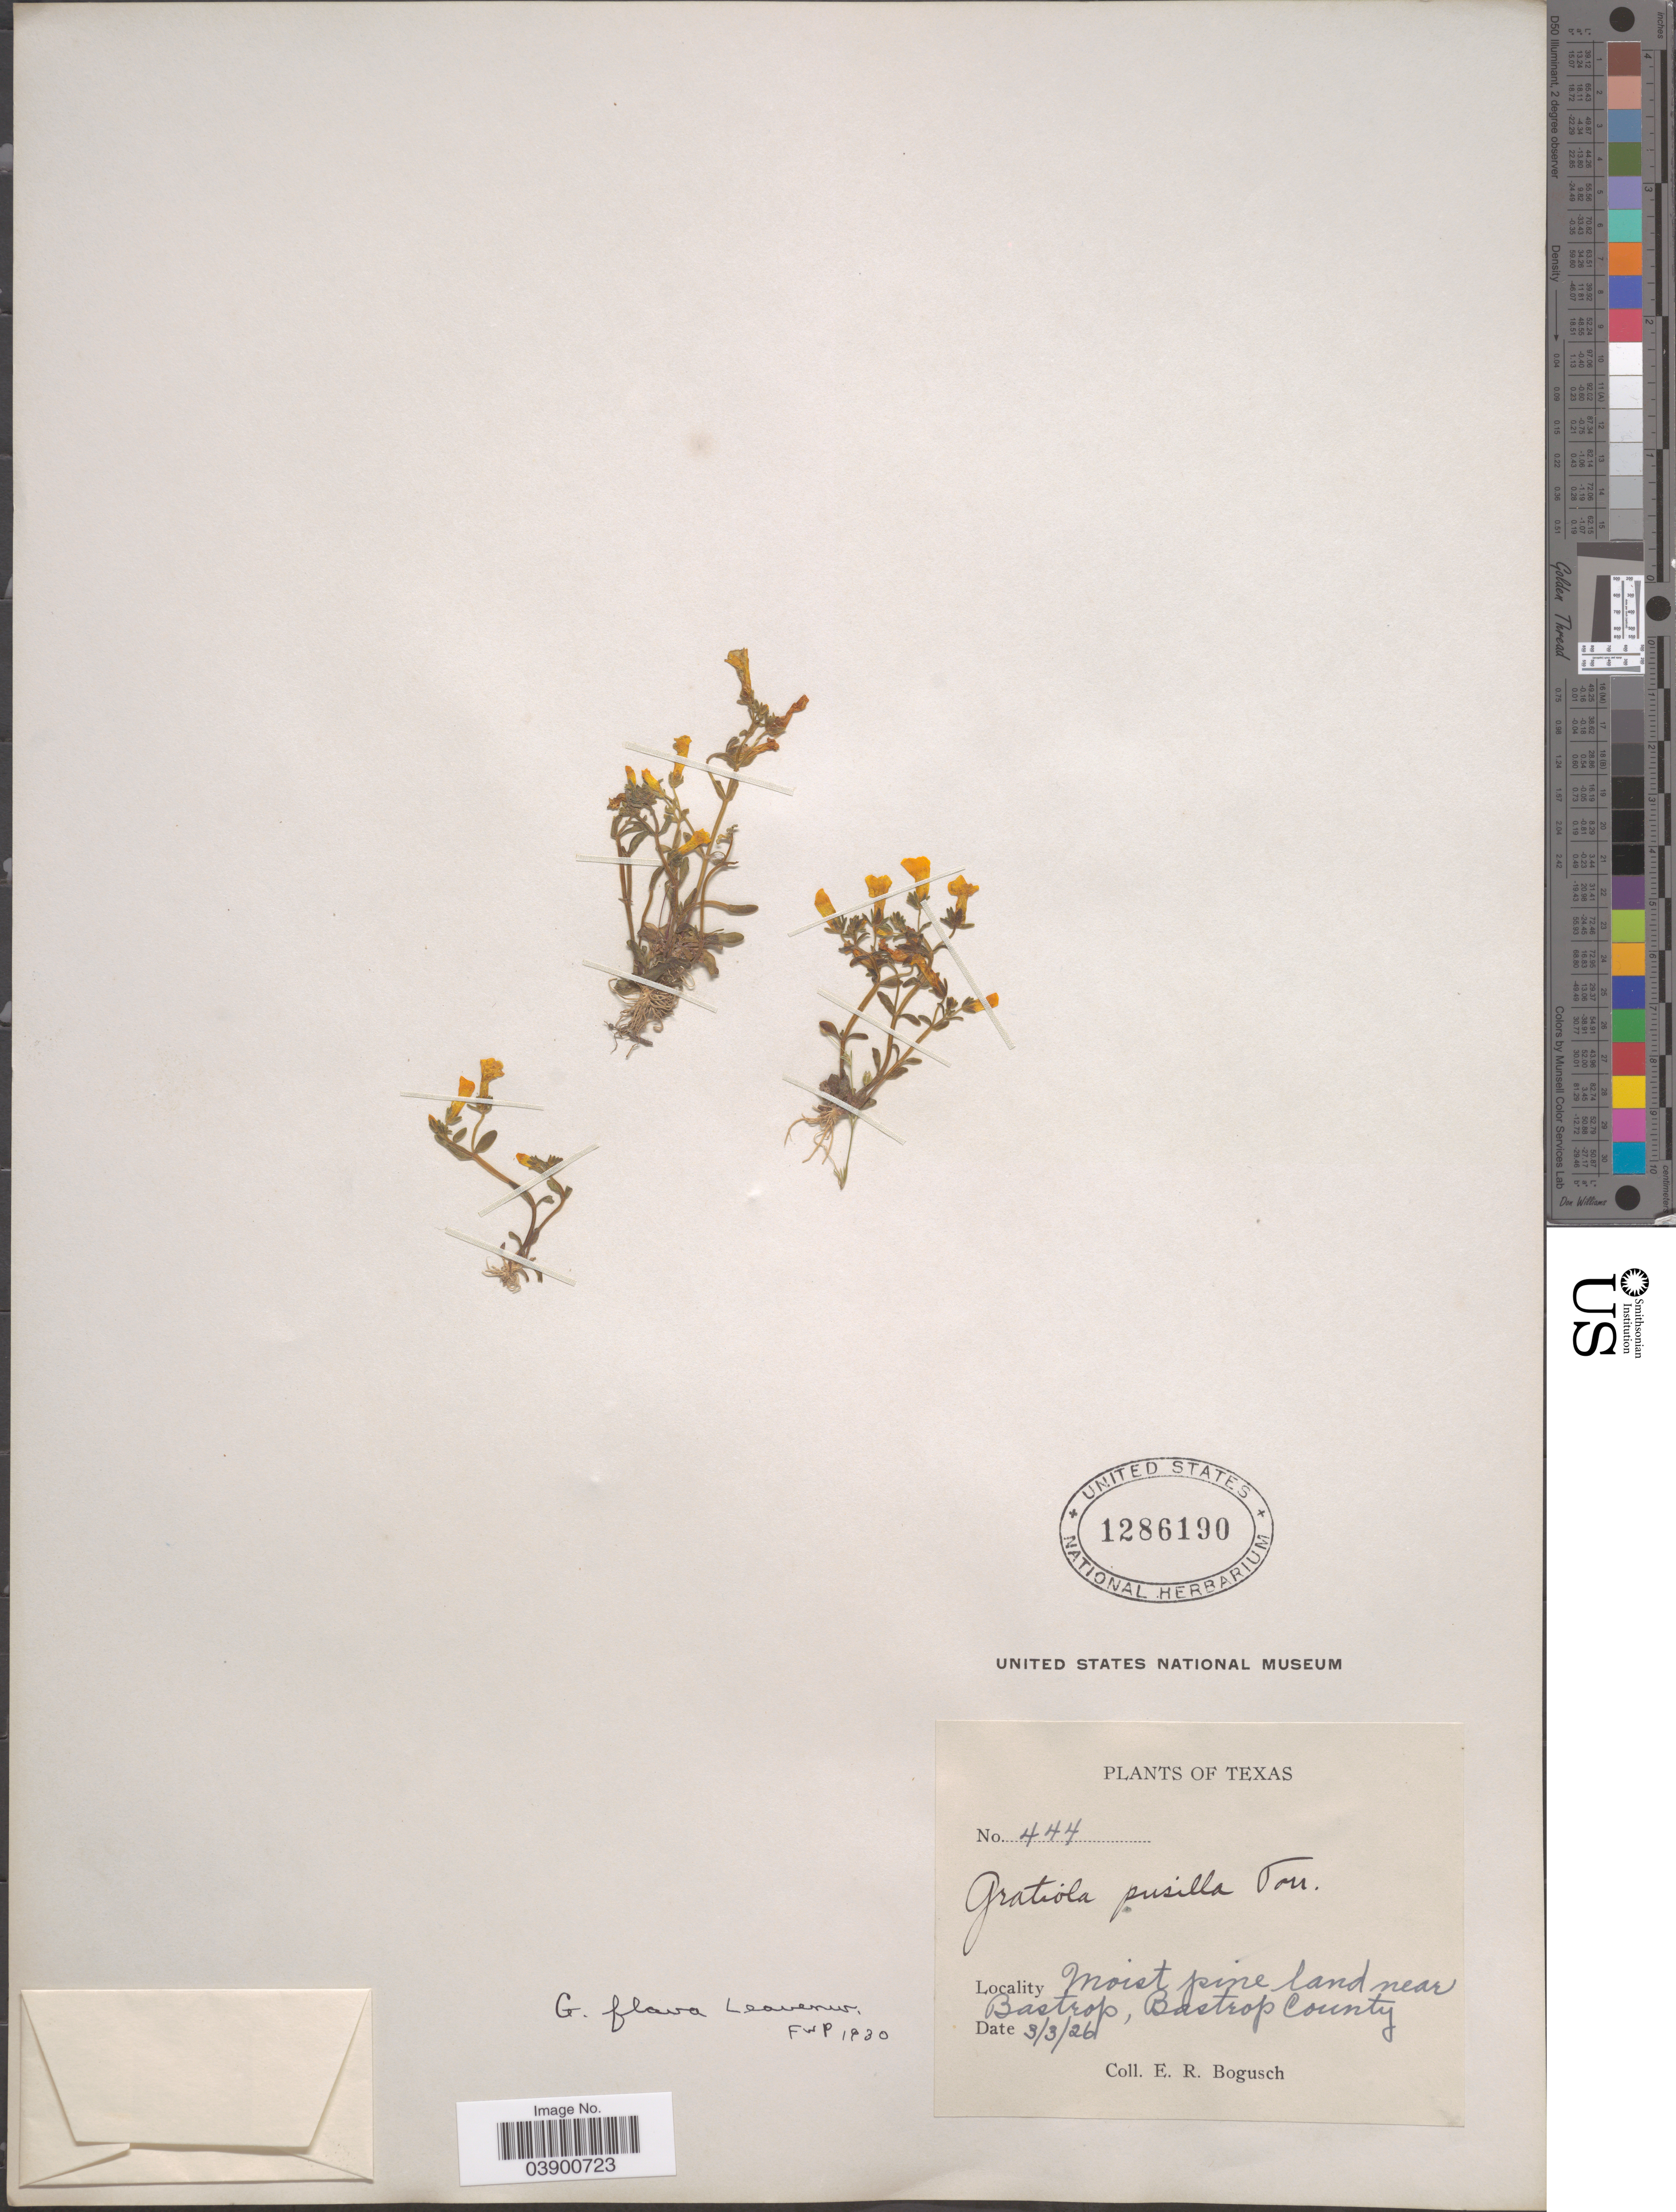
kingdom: Plantae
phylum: Tracheophyta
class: Magnoliopsida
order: Lamiales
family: Plantaginaceae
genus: Gratiola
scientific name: Gratiola flava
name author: Leavenw. ex Pennell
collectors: E. Bogusch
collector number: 444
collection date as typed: Transcribed d/m/y: 3/3/26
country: United States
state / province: Texas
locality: Near Bastrop, Bastrop County.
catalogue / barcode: US 1286190